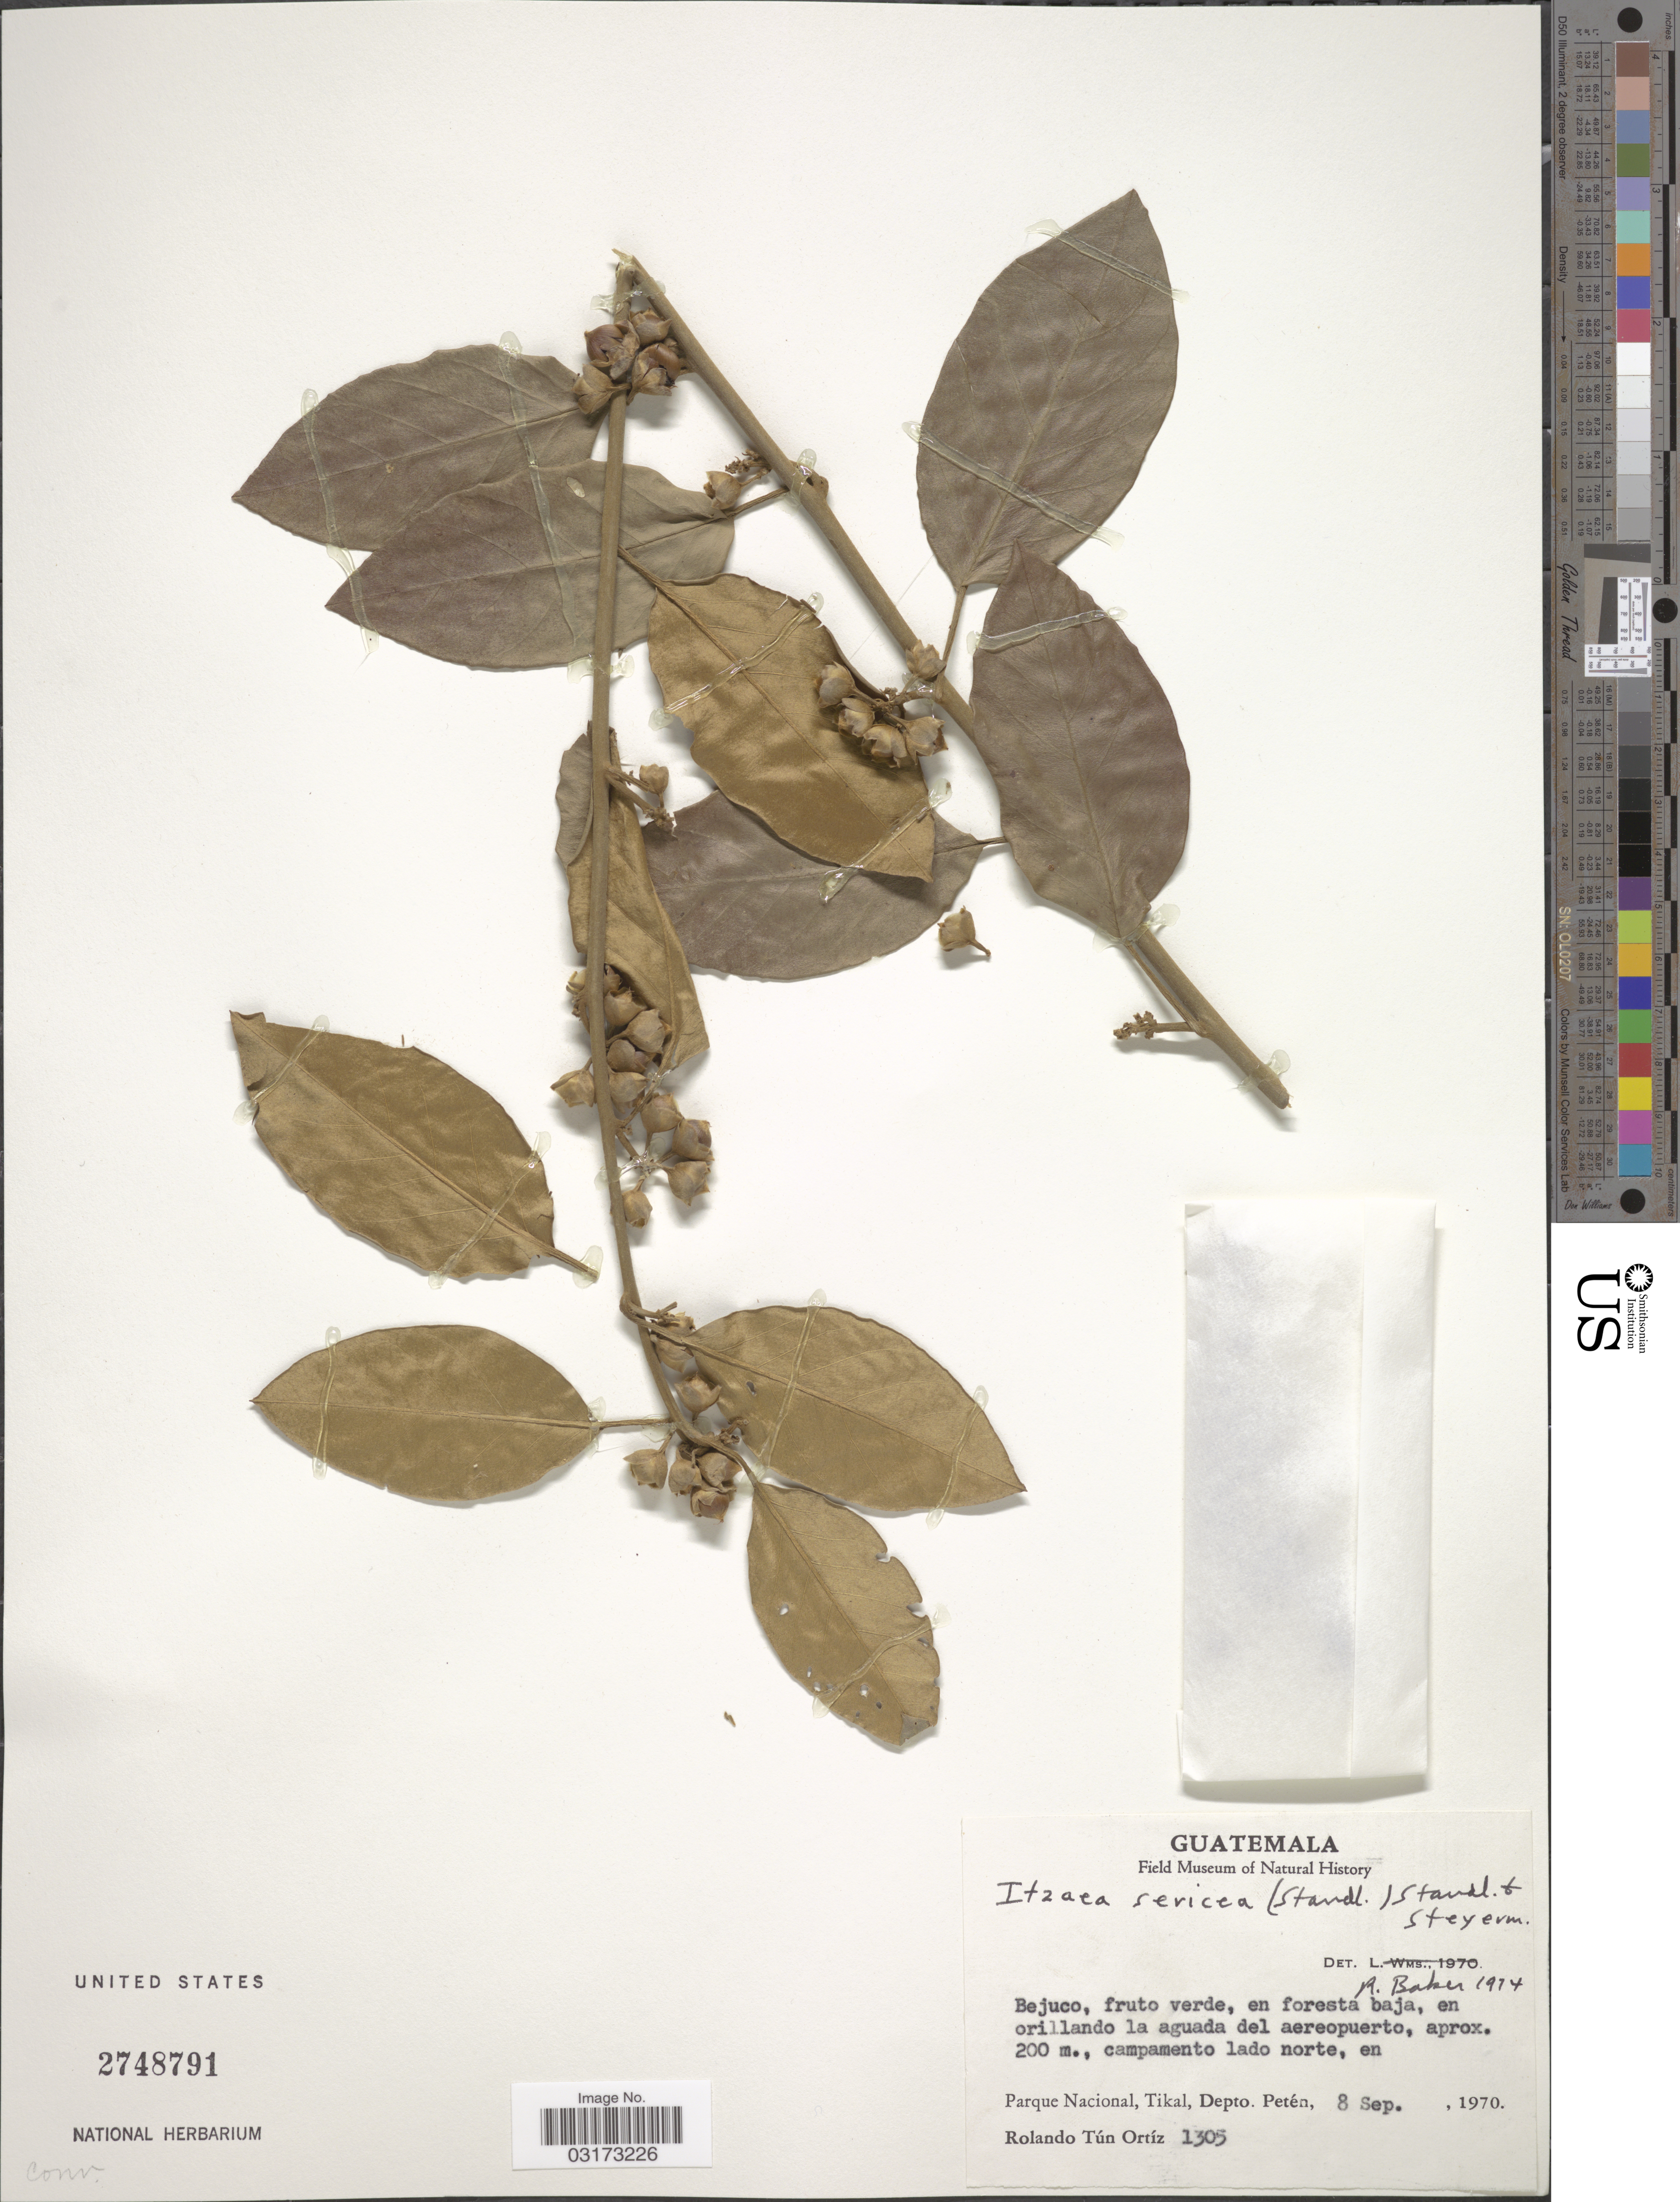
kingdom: Plantae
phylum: Tracheophyta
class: Magnoliopsida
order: Solanales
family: Convolvulaceae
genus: Itzaea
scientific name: Itzaea sericea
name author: (Standl.) Standl. & Steyerm.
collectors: R. T. Ortíz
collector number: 1305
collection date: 1970-09-08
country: Guatemala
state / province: El Petén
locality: En orillando la aguada del aeropuerto, aprox. 200 m., campamento lado norte, en Parque Nacional, Tikal, Depto. Petén.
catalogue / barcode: US 2748791